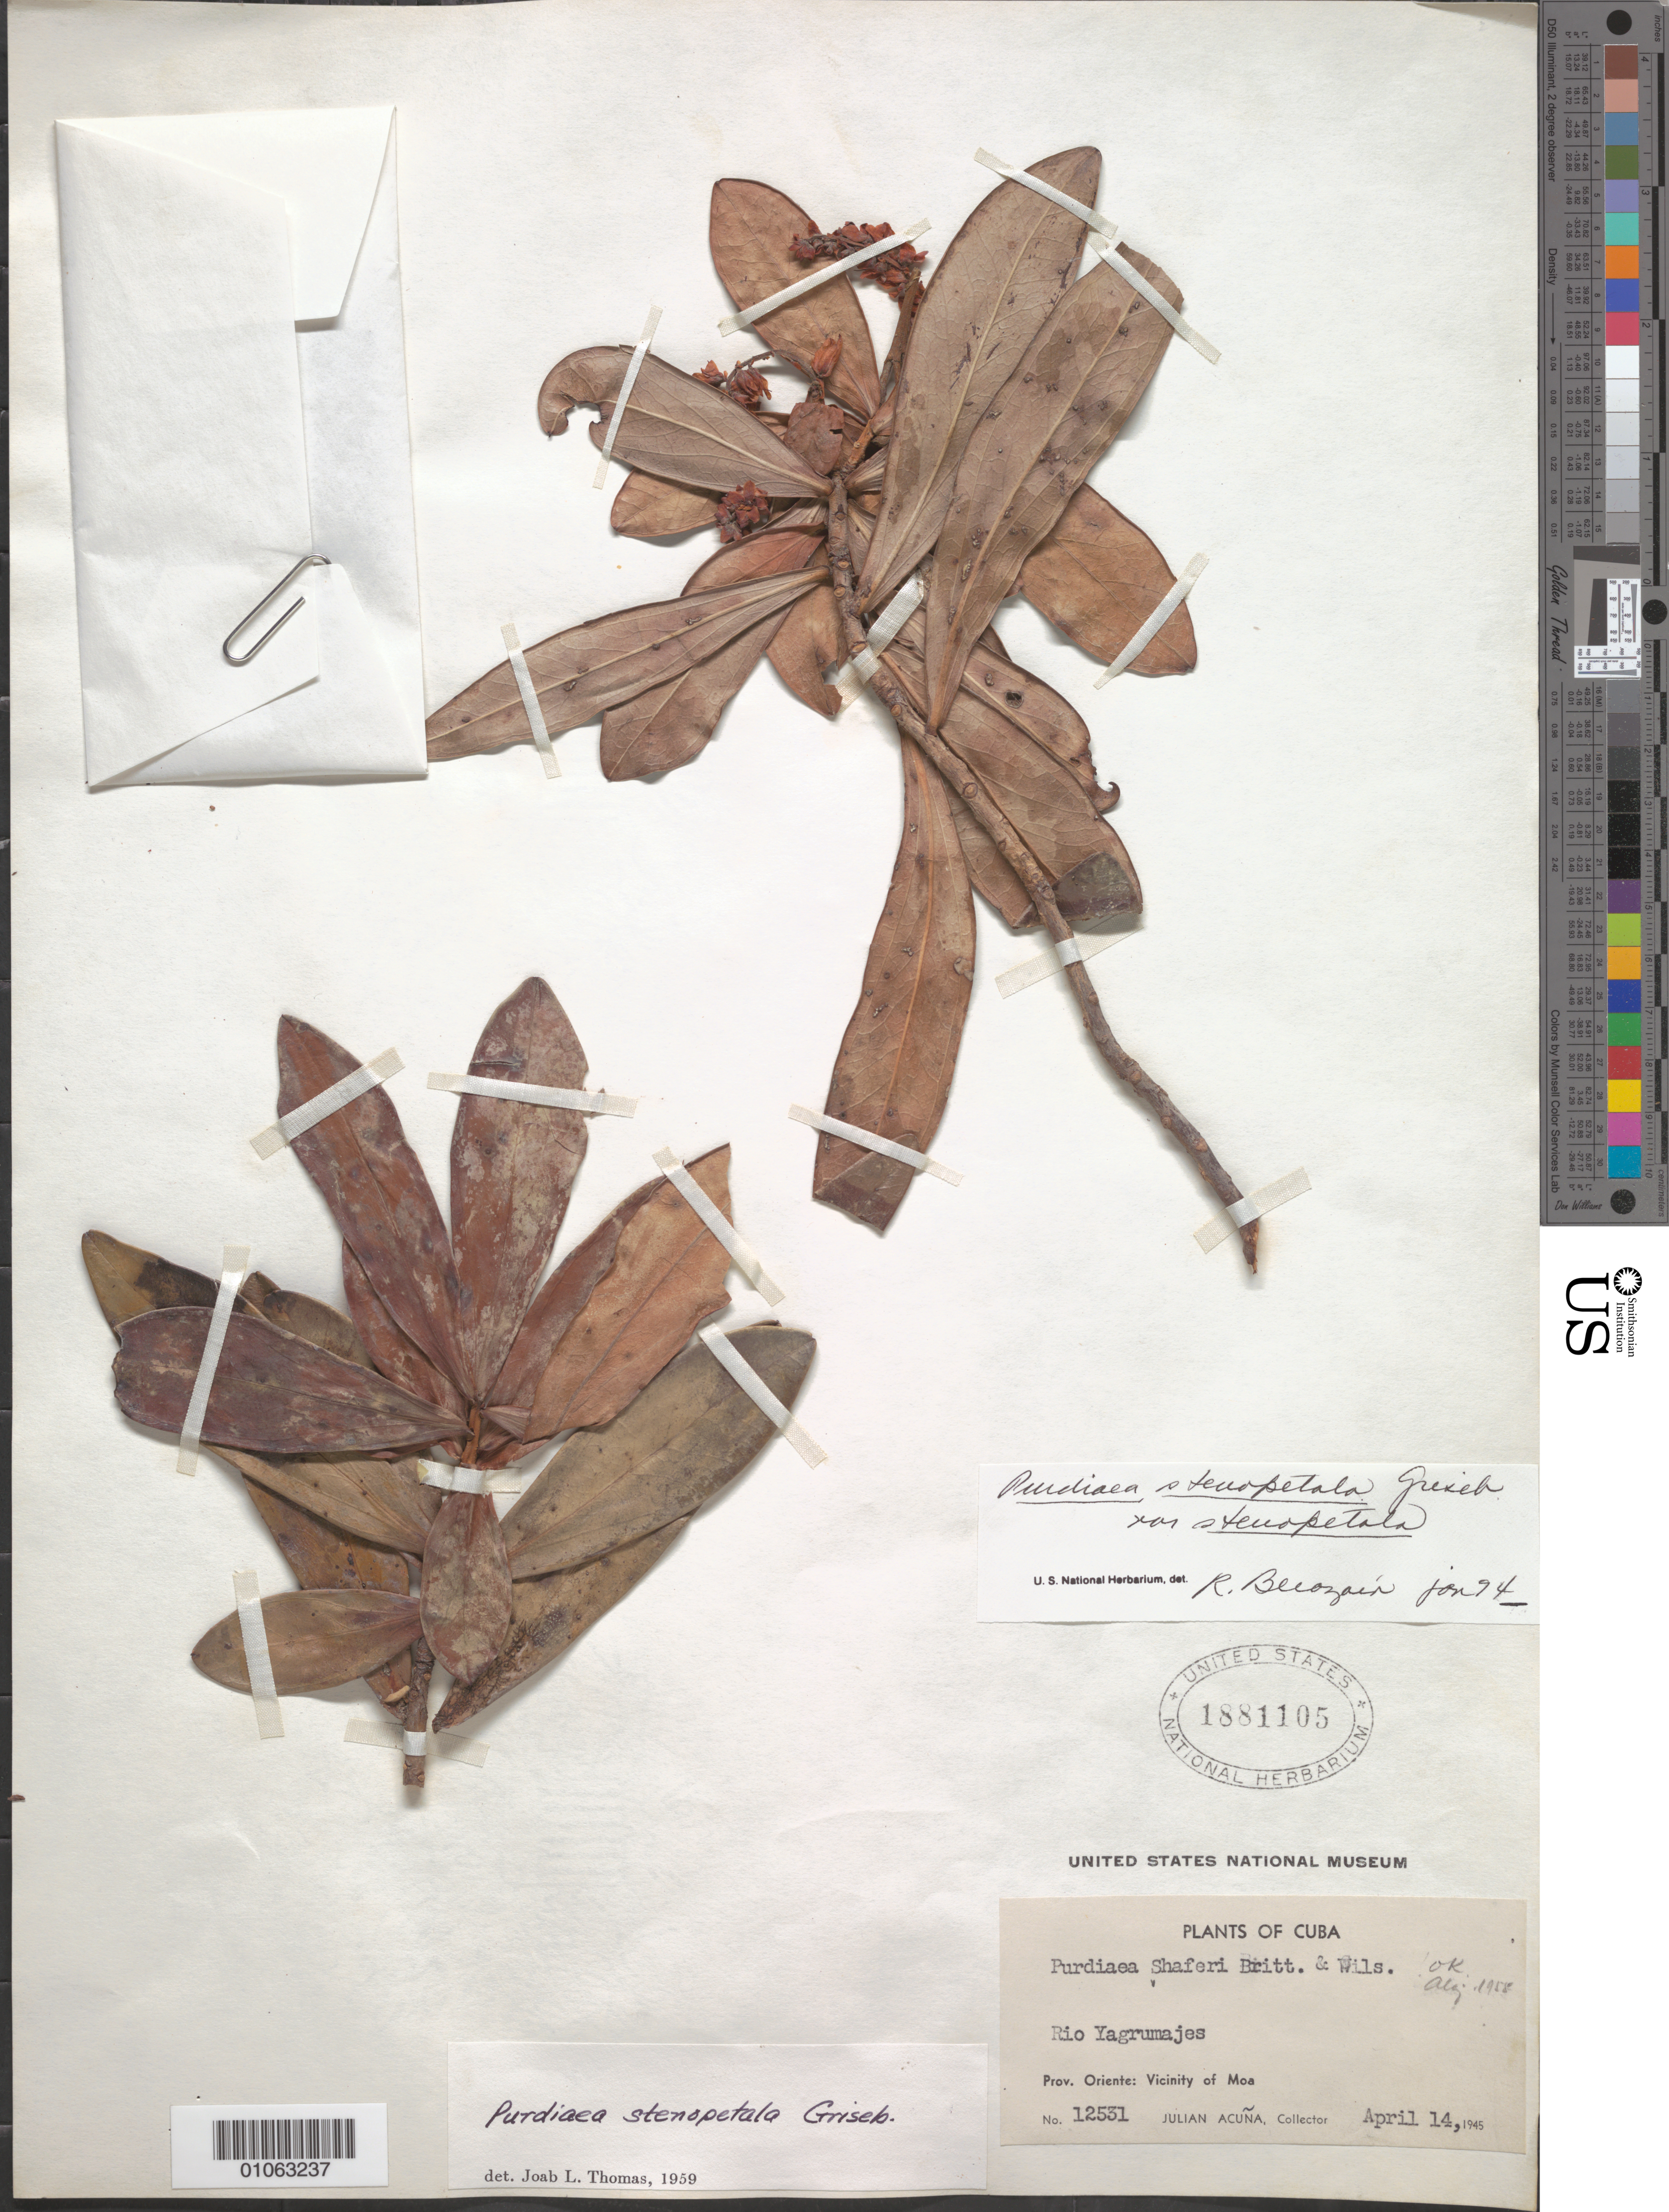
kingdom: Plantae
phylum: Tracheophyta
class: Magnoliopsida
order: Ericales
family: Clethraceae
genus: Purdiaea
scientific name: Purdiaea stenopetala var. stenopetala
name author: Griseb.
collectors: J. Acuña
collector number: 12531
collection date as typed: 14 Apr 1945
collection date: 1945-04-14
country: Cuba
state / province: Holguín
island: Cuba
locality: Vicinity of Moa [Oriente]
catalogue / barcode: US 1881105